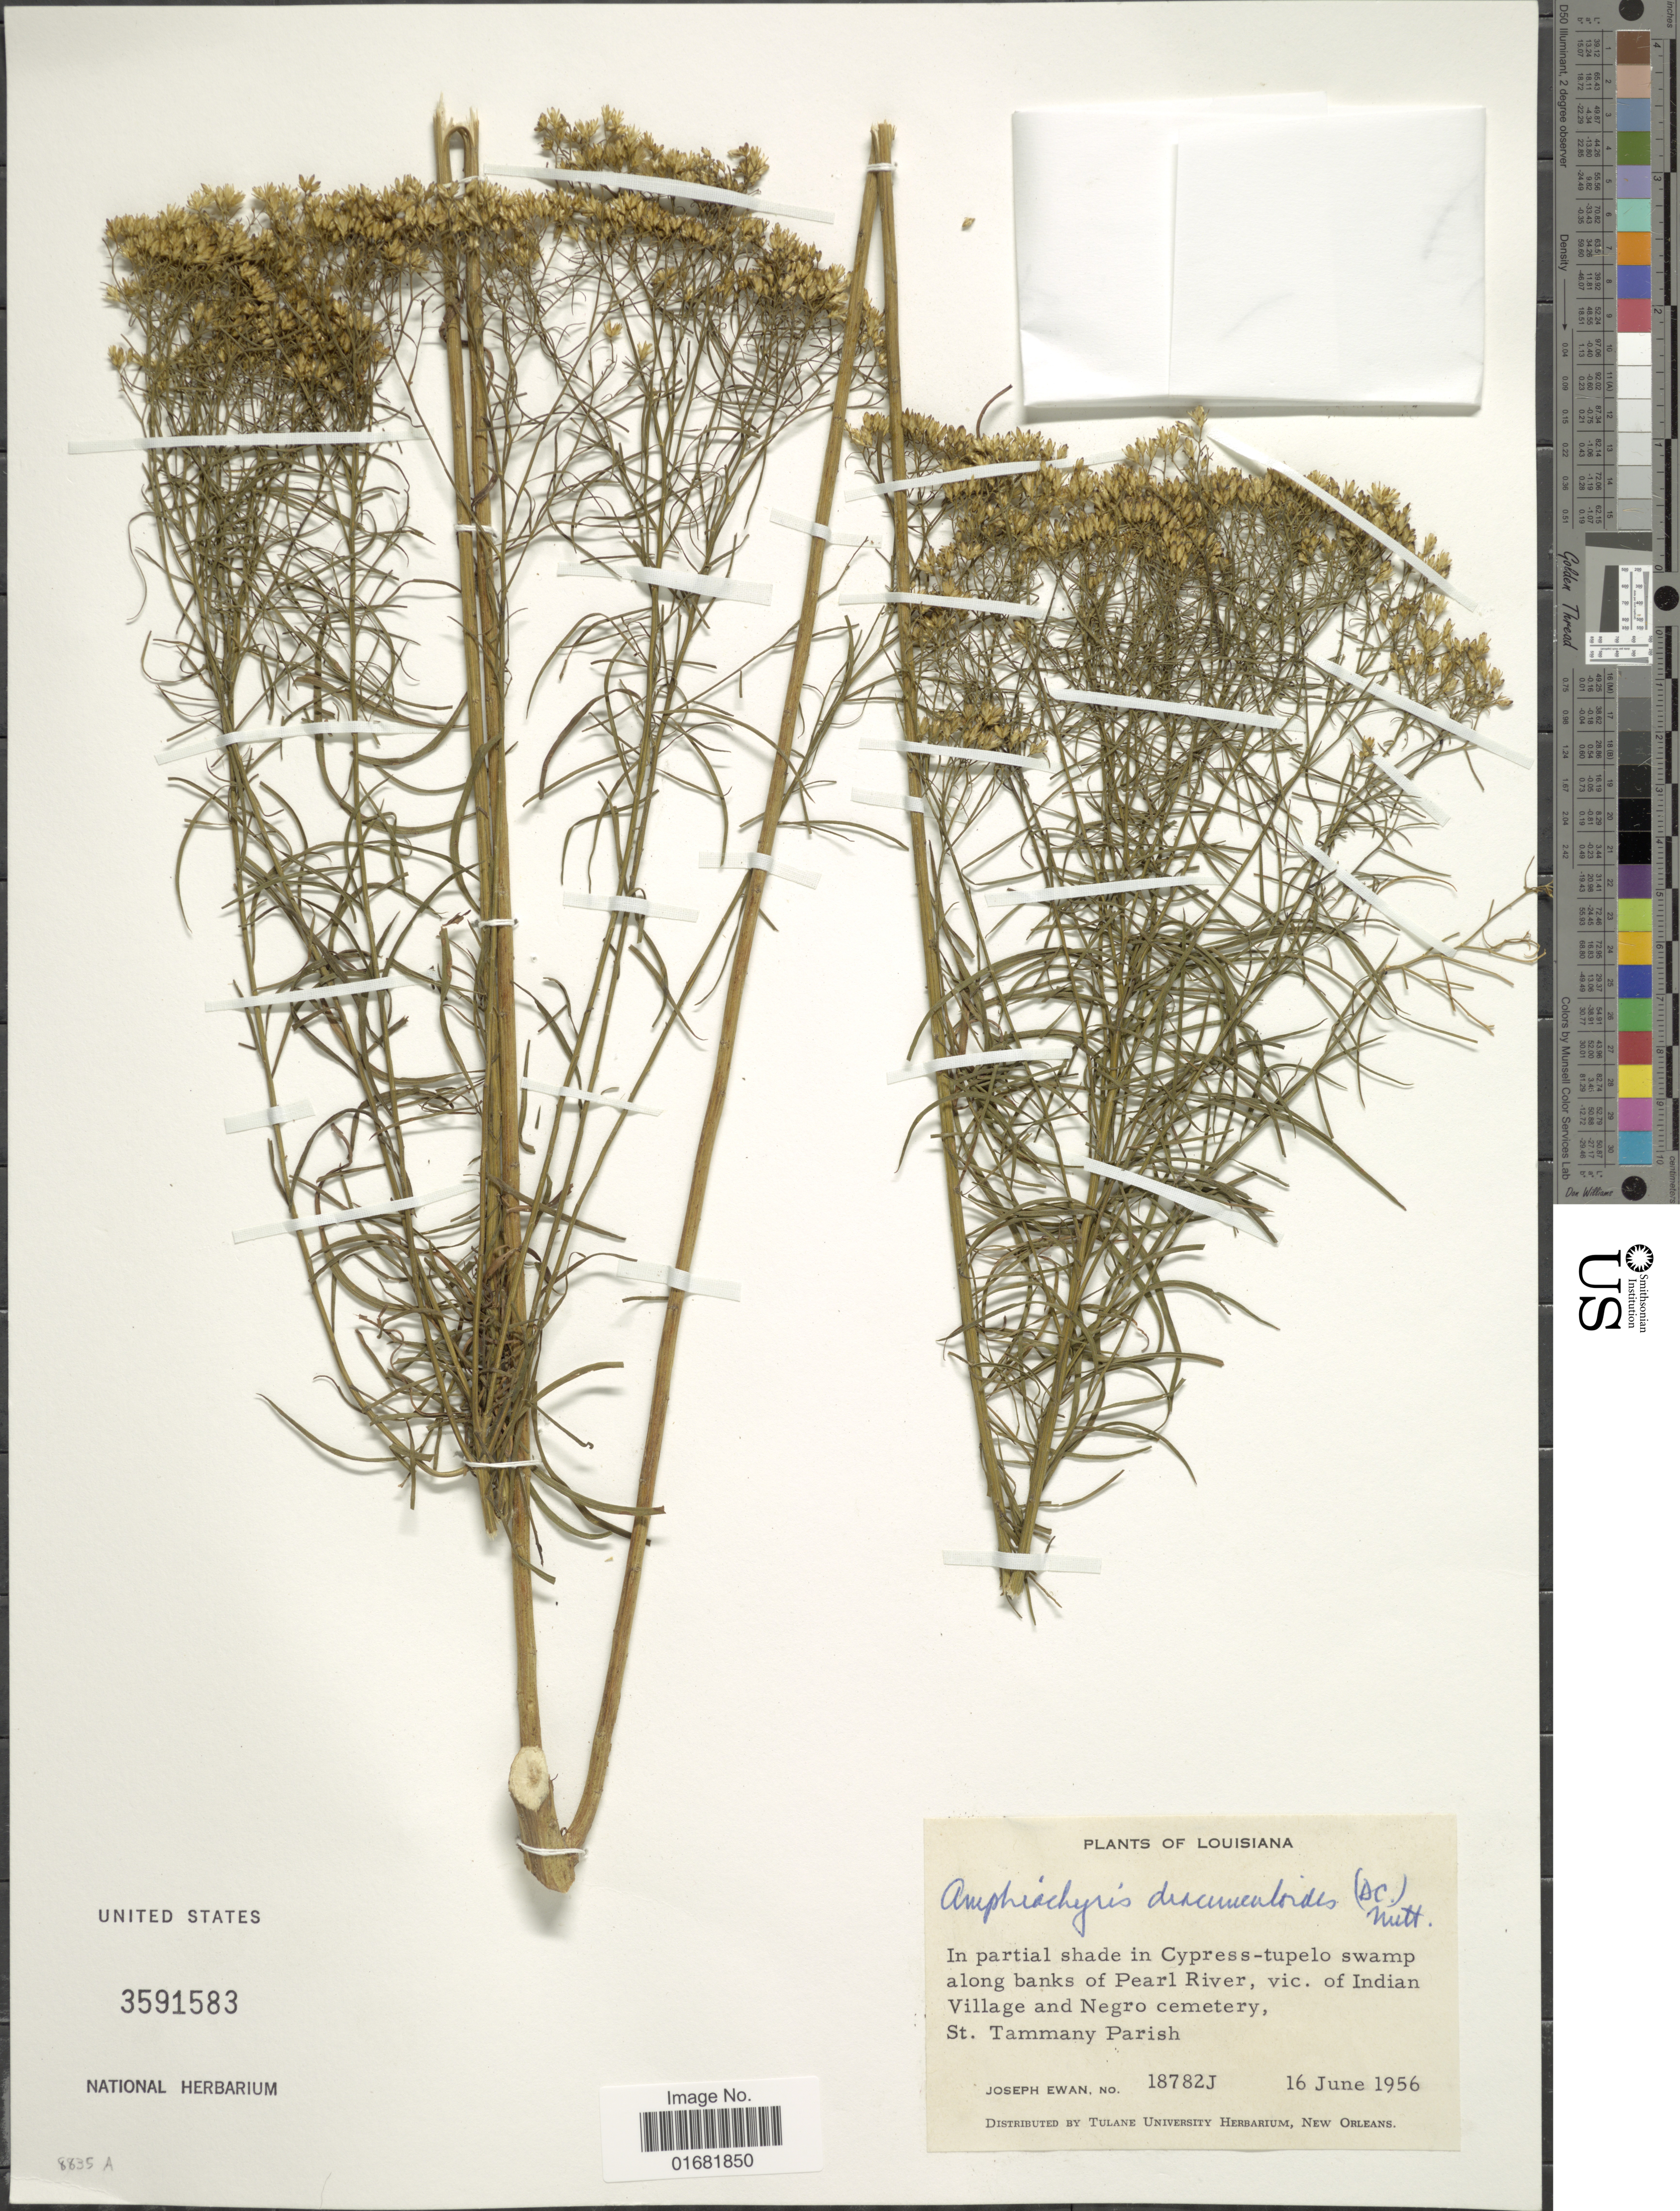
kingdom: Plantae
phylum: Tracheophyta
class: Magnoliopsida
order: Asterales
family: Asteraceae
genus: Amphiachyris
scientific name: Amphiachyris dracunculoides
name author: (DC.) Nutt.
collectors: J. A. Ewan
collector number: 18782J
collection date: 1956-06-16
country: United States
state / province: Louisiana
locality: Along banks of Pearl River, vic. of Indian Village and Negro cemetary, St. Tammany Parish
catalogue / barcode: US 3591583